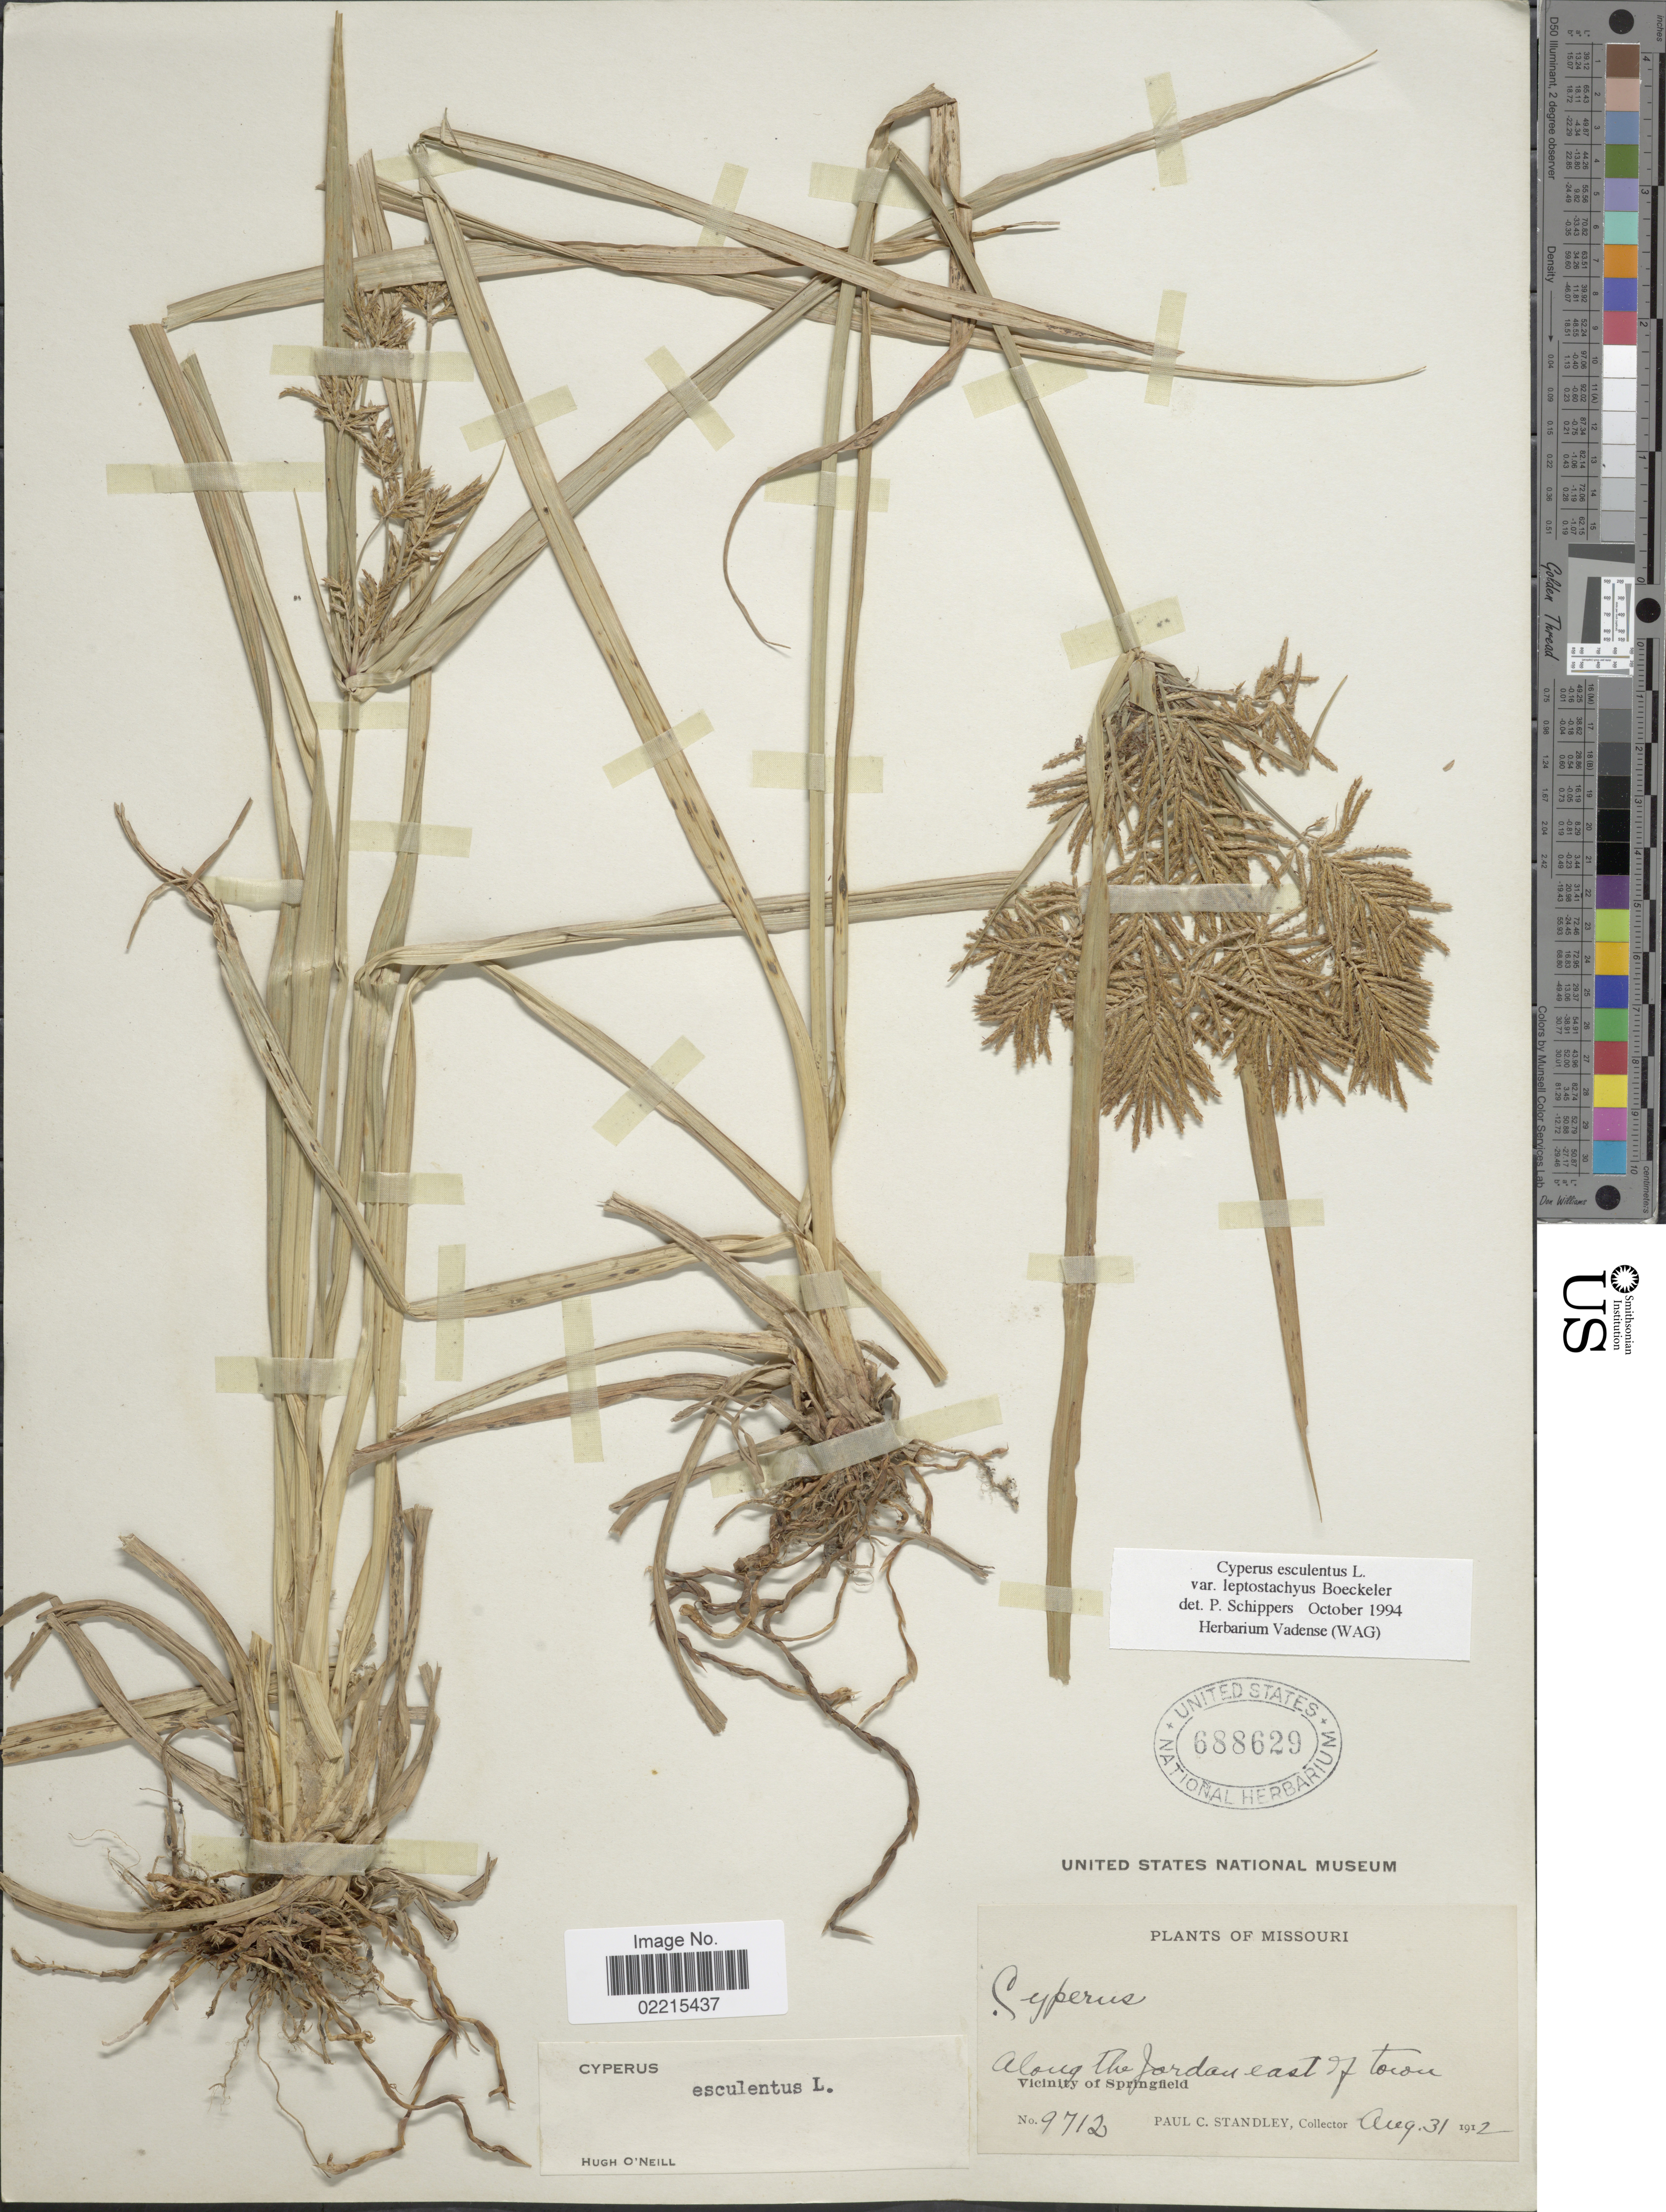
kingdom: Plantae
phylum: Tracheophyta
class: Liliopsida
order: Poales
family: Cyperaceae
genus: Cyperus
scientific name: Cyperus esculentus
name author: L.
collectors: P. C. Standley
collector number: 9712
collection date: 1912-08-31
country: United States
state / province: Missouri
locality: Along the Jordan east of town, Vicinity of Springfield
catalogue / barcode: US 688629